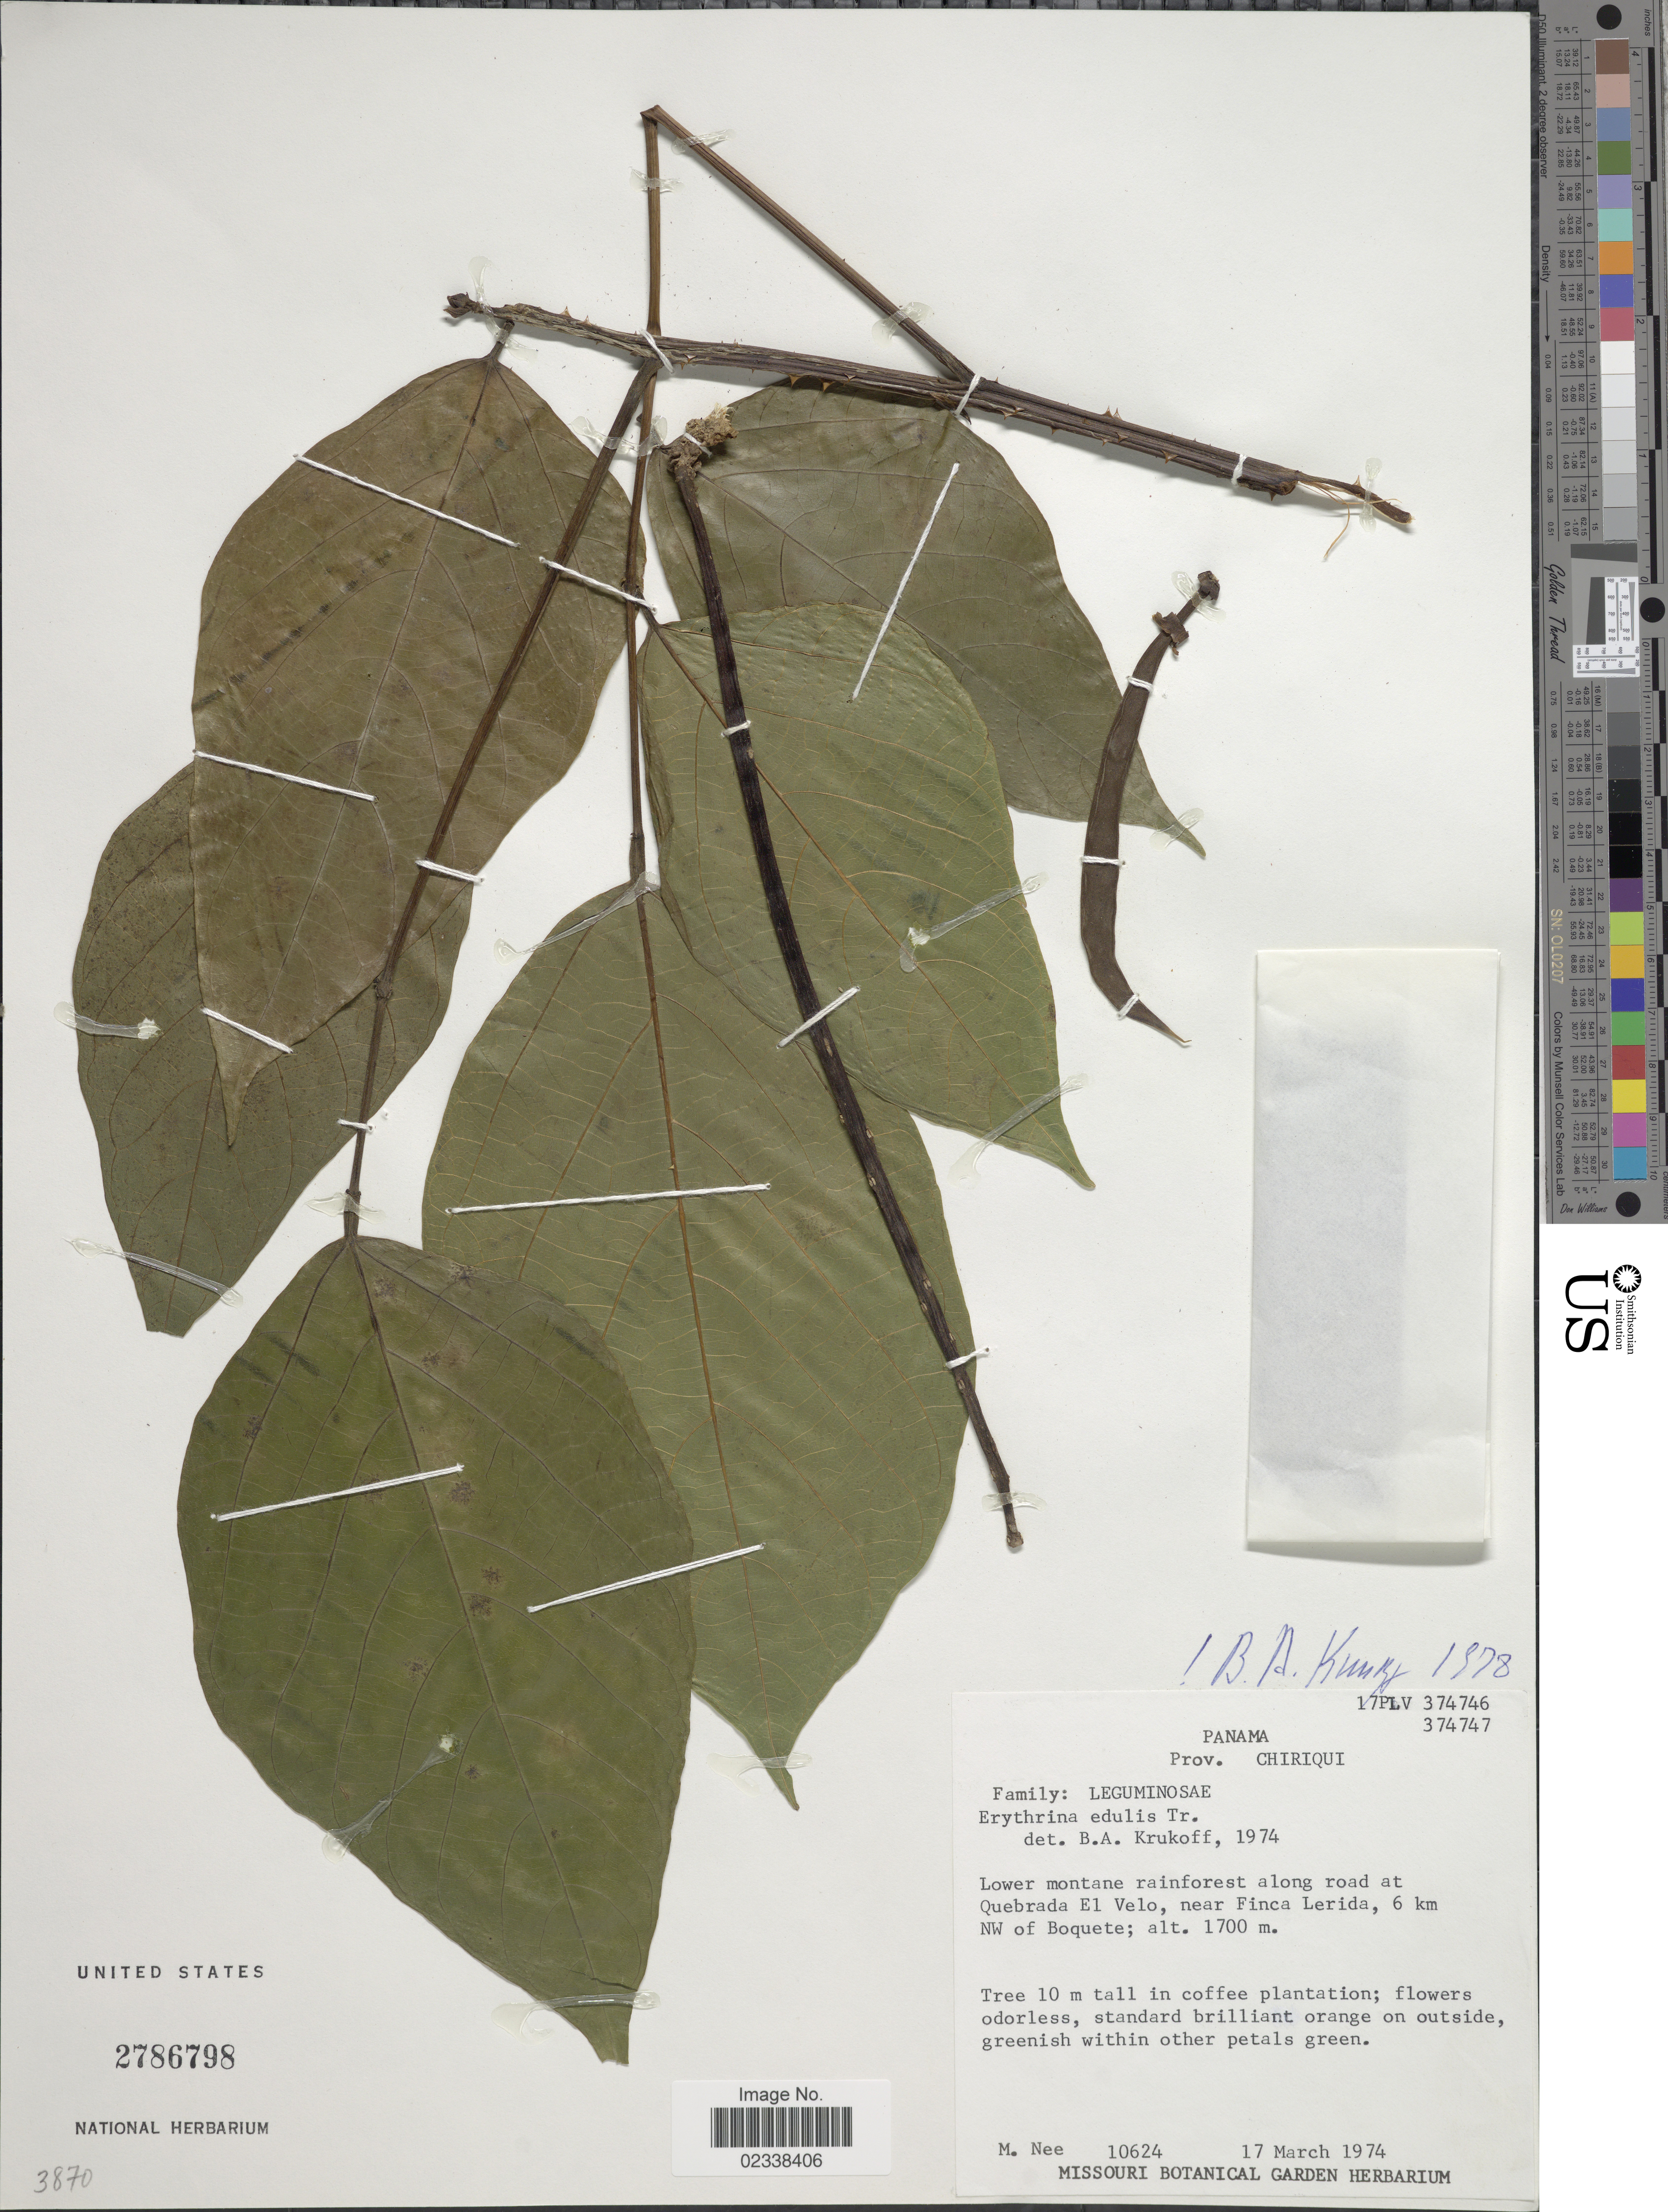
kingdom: Plantae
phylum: Tracheophyta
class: Magnoliopsida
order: Fabales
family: Fabaceae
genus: Erythrina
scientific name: Erythrina edulis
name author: Triana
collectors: M. Nee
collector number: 10624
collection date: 1974-03-17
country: Panama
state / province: Chiriqui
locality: along road at Quebrada El Velo, near Finca Lerida, 6 km NW of Boquete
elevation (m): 1700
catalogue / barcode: US 2786798